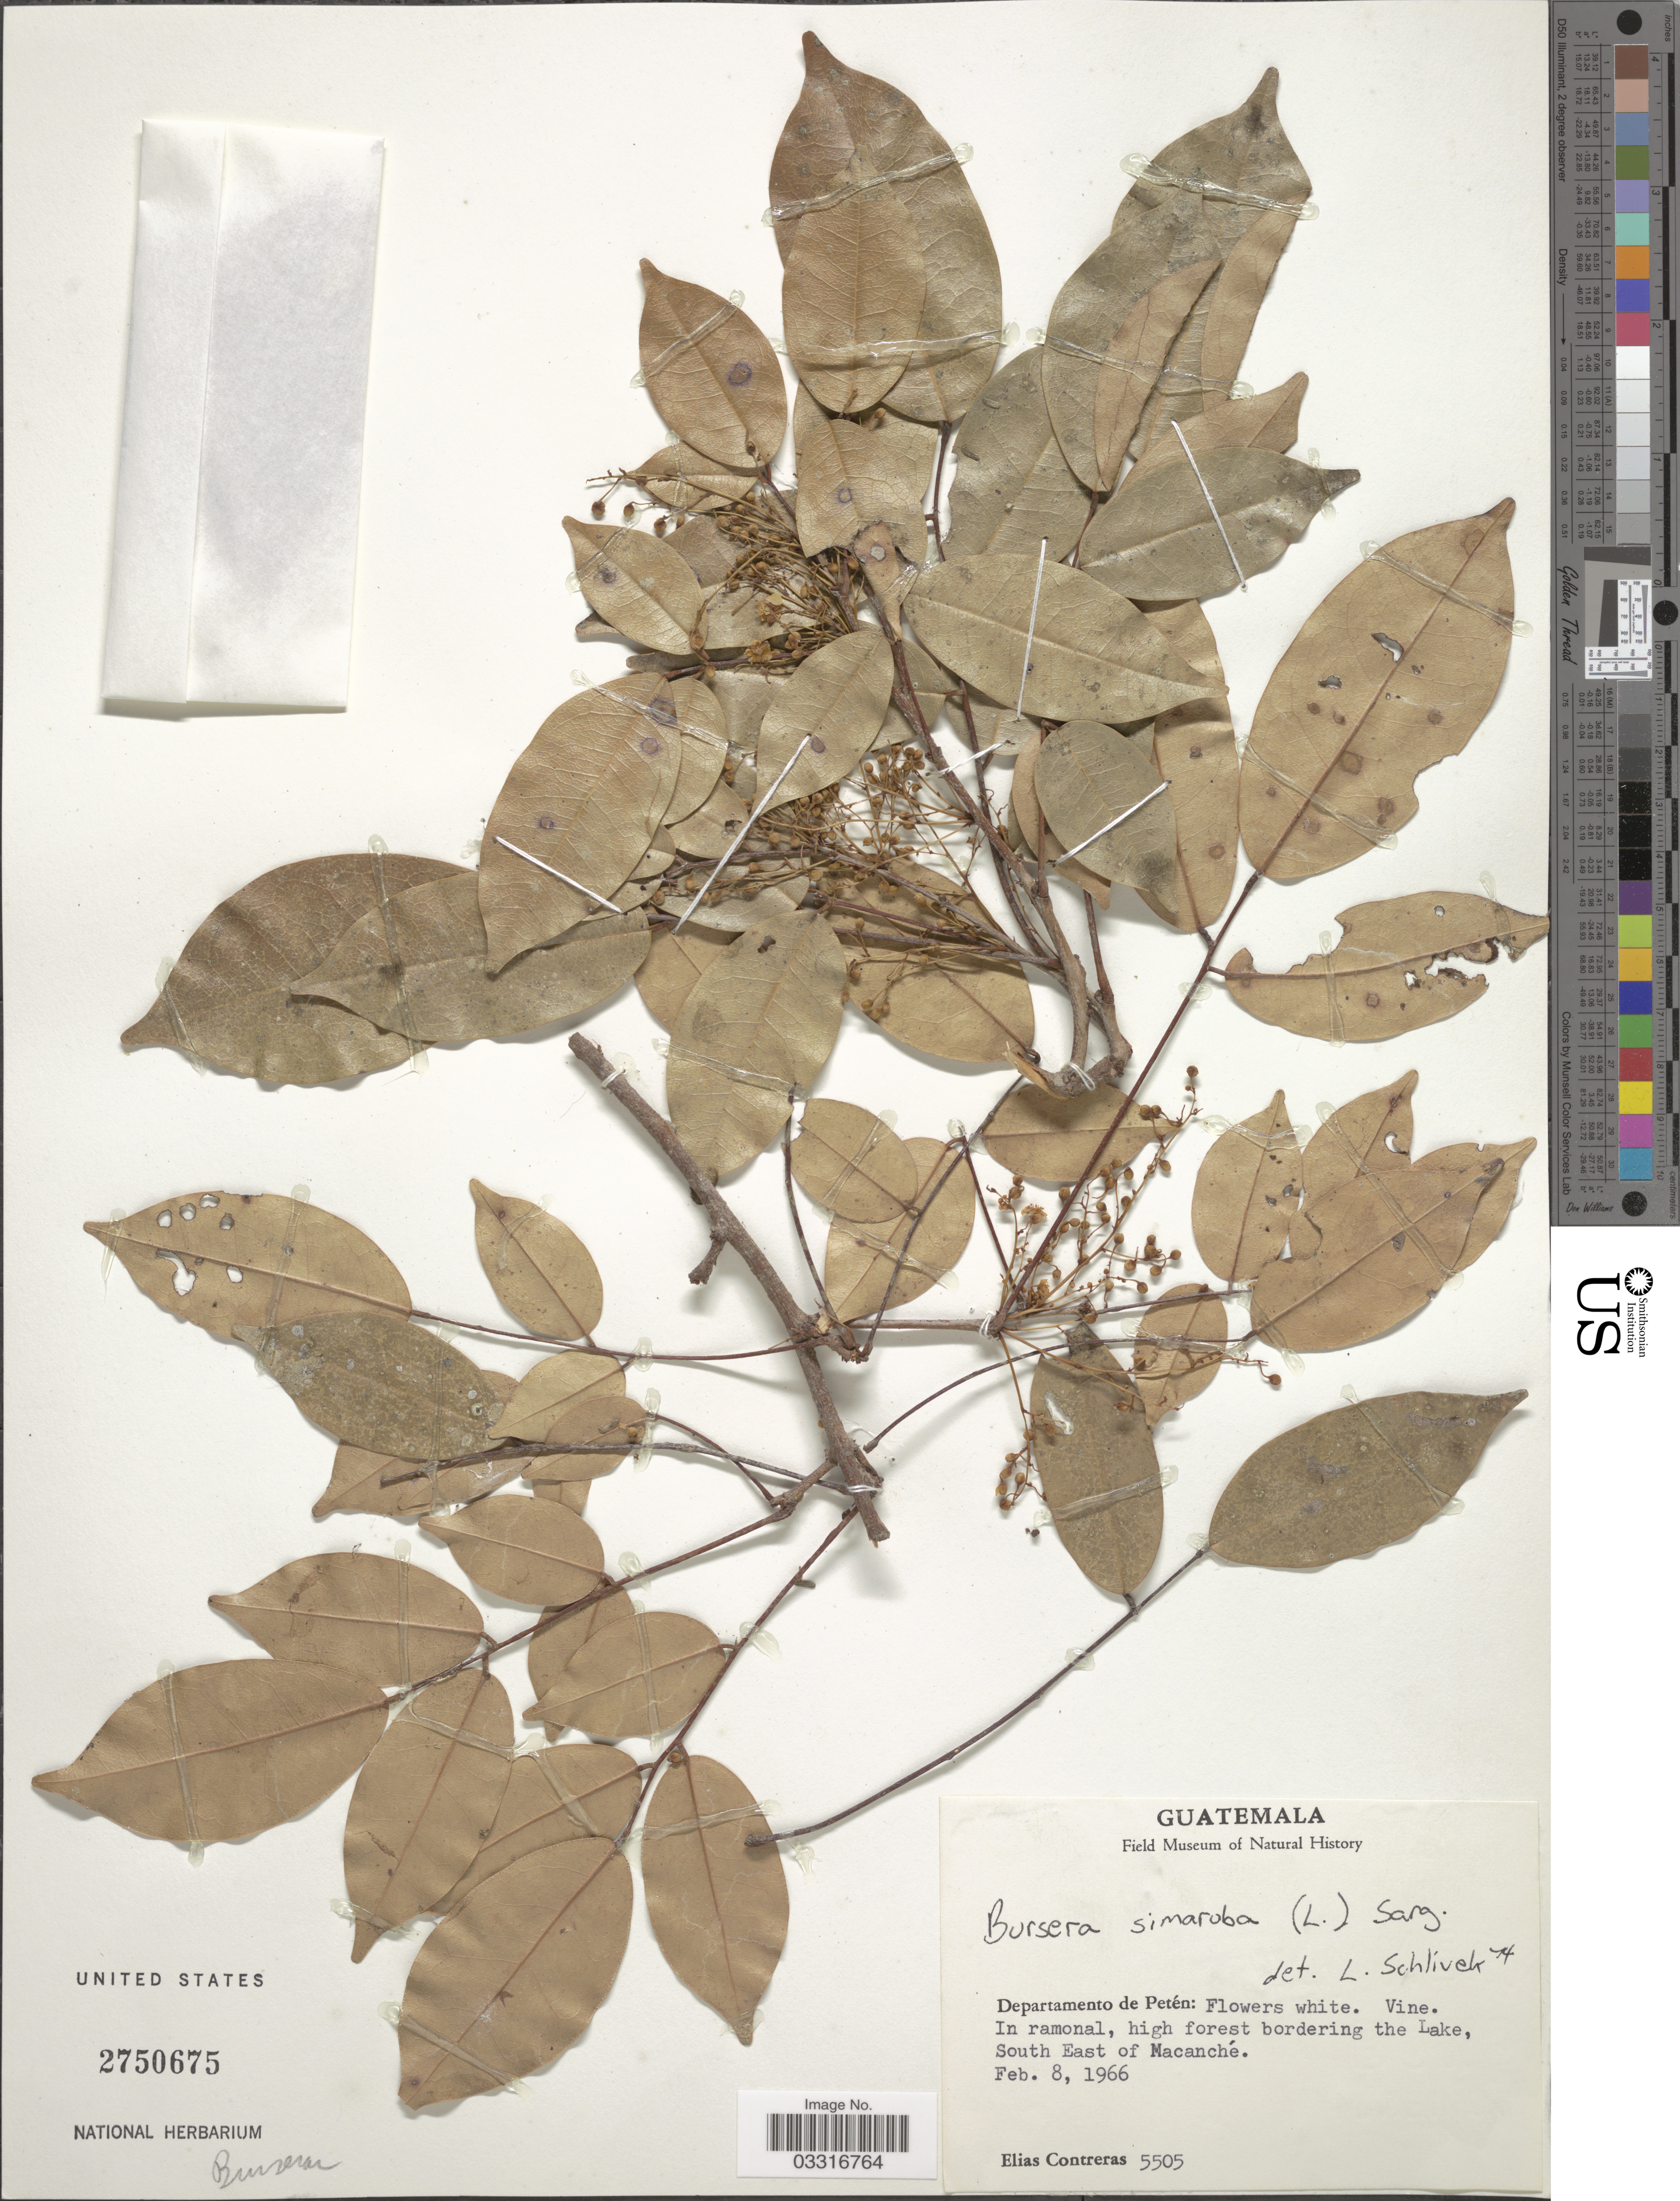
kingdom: Plantae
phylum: Tracheophyta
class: Magnoliopsida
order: Sapindales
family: Burseraceae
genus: Bursera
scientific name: Bursera simaruba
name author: (L.) Sarg.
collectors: E. Contreras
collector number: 5505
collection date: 1966-02-08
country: Guatemala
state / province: El Petén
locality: Departamento de Petén: In ramonal, high forest bordering the Lake, South East of Macanché.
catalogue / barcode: US 2750675